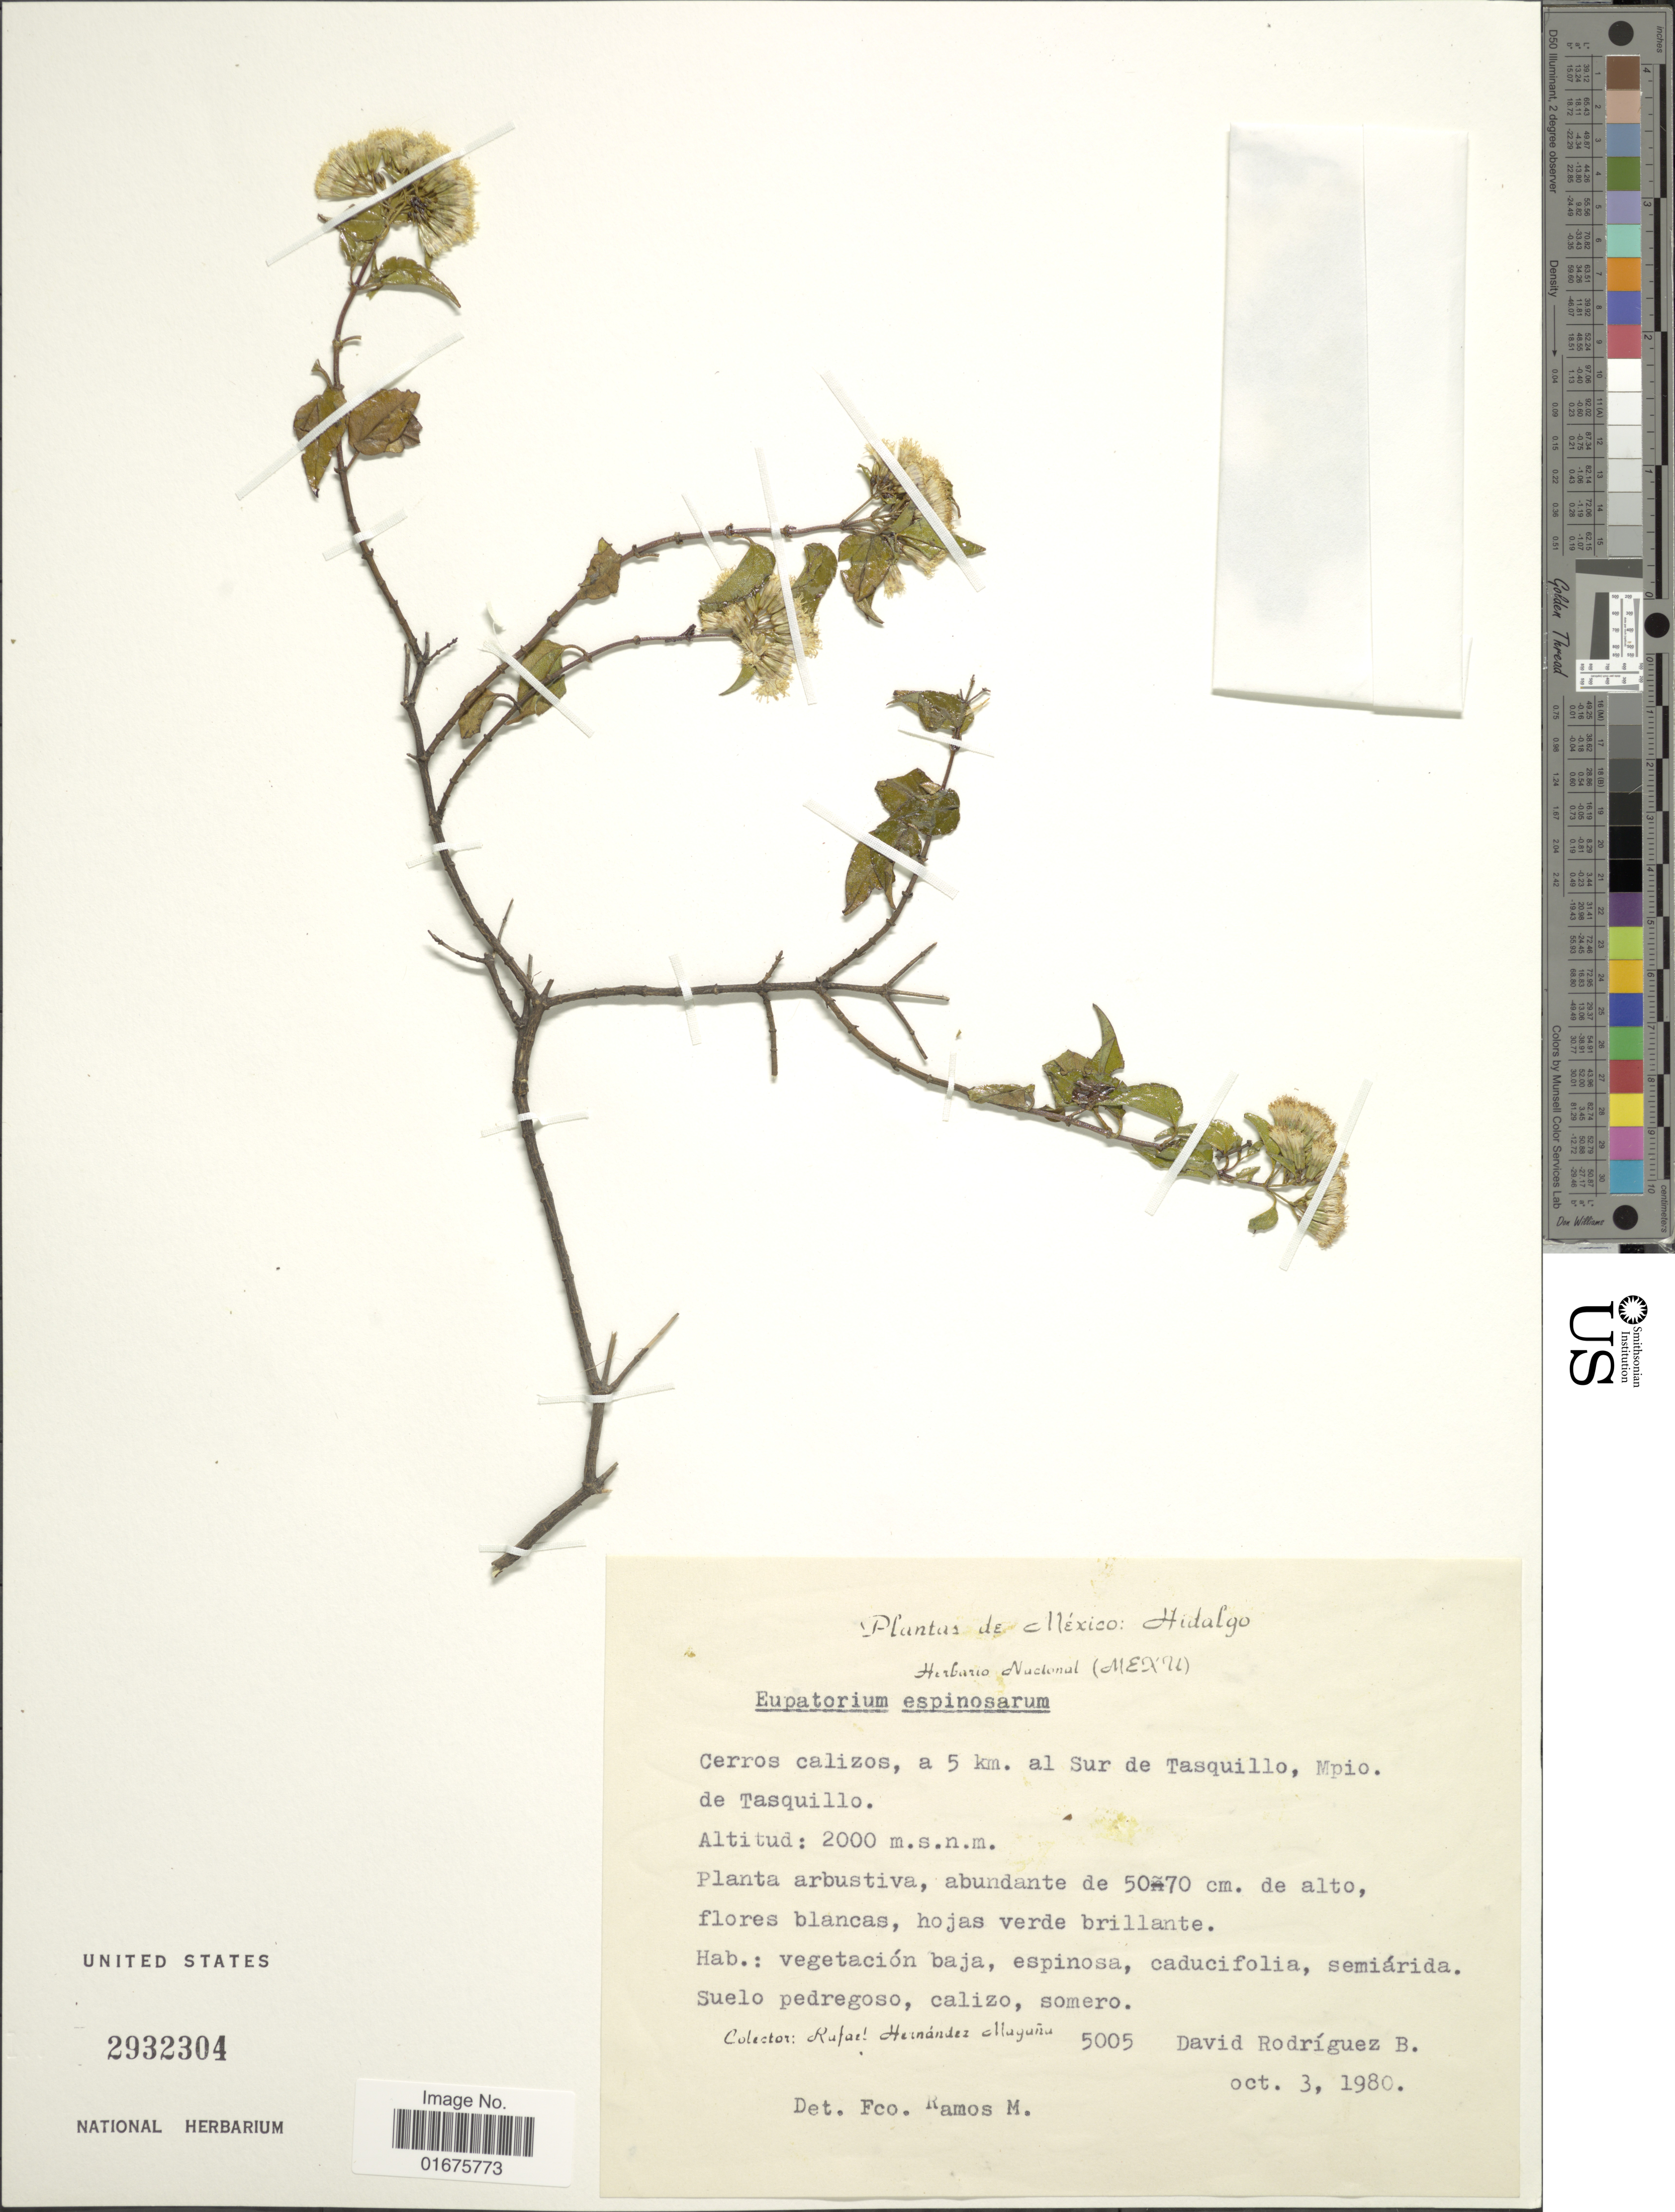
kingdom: Plantae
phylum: Tracheophyta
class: Magnoliopsida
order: Asterales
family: Asteraceae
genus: Ageratina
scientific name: Ageratina espinosarum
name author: (A. Gray) R.M. King & H. Rob.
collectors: R. Hernández-M. & D. Rodríguez B.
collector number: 5005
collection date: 1980-10-03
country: Mexico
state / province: Hidalgo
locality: Cerros calizos, a 5 km. al Sur de Tasquillo, Mpio. de Tasquillo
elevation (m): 2000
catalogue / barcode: US 2932304